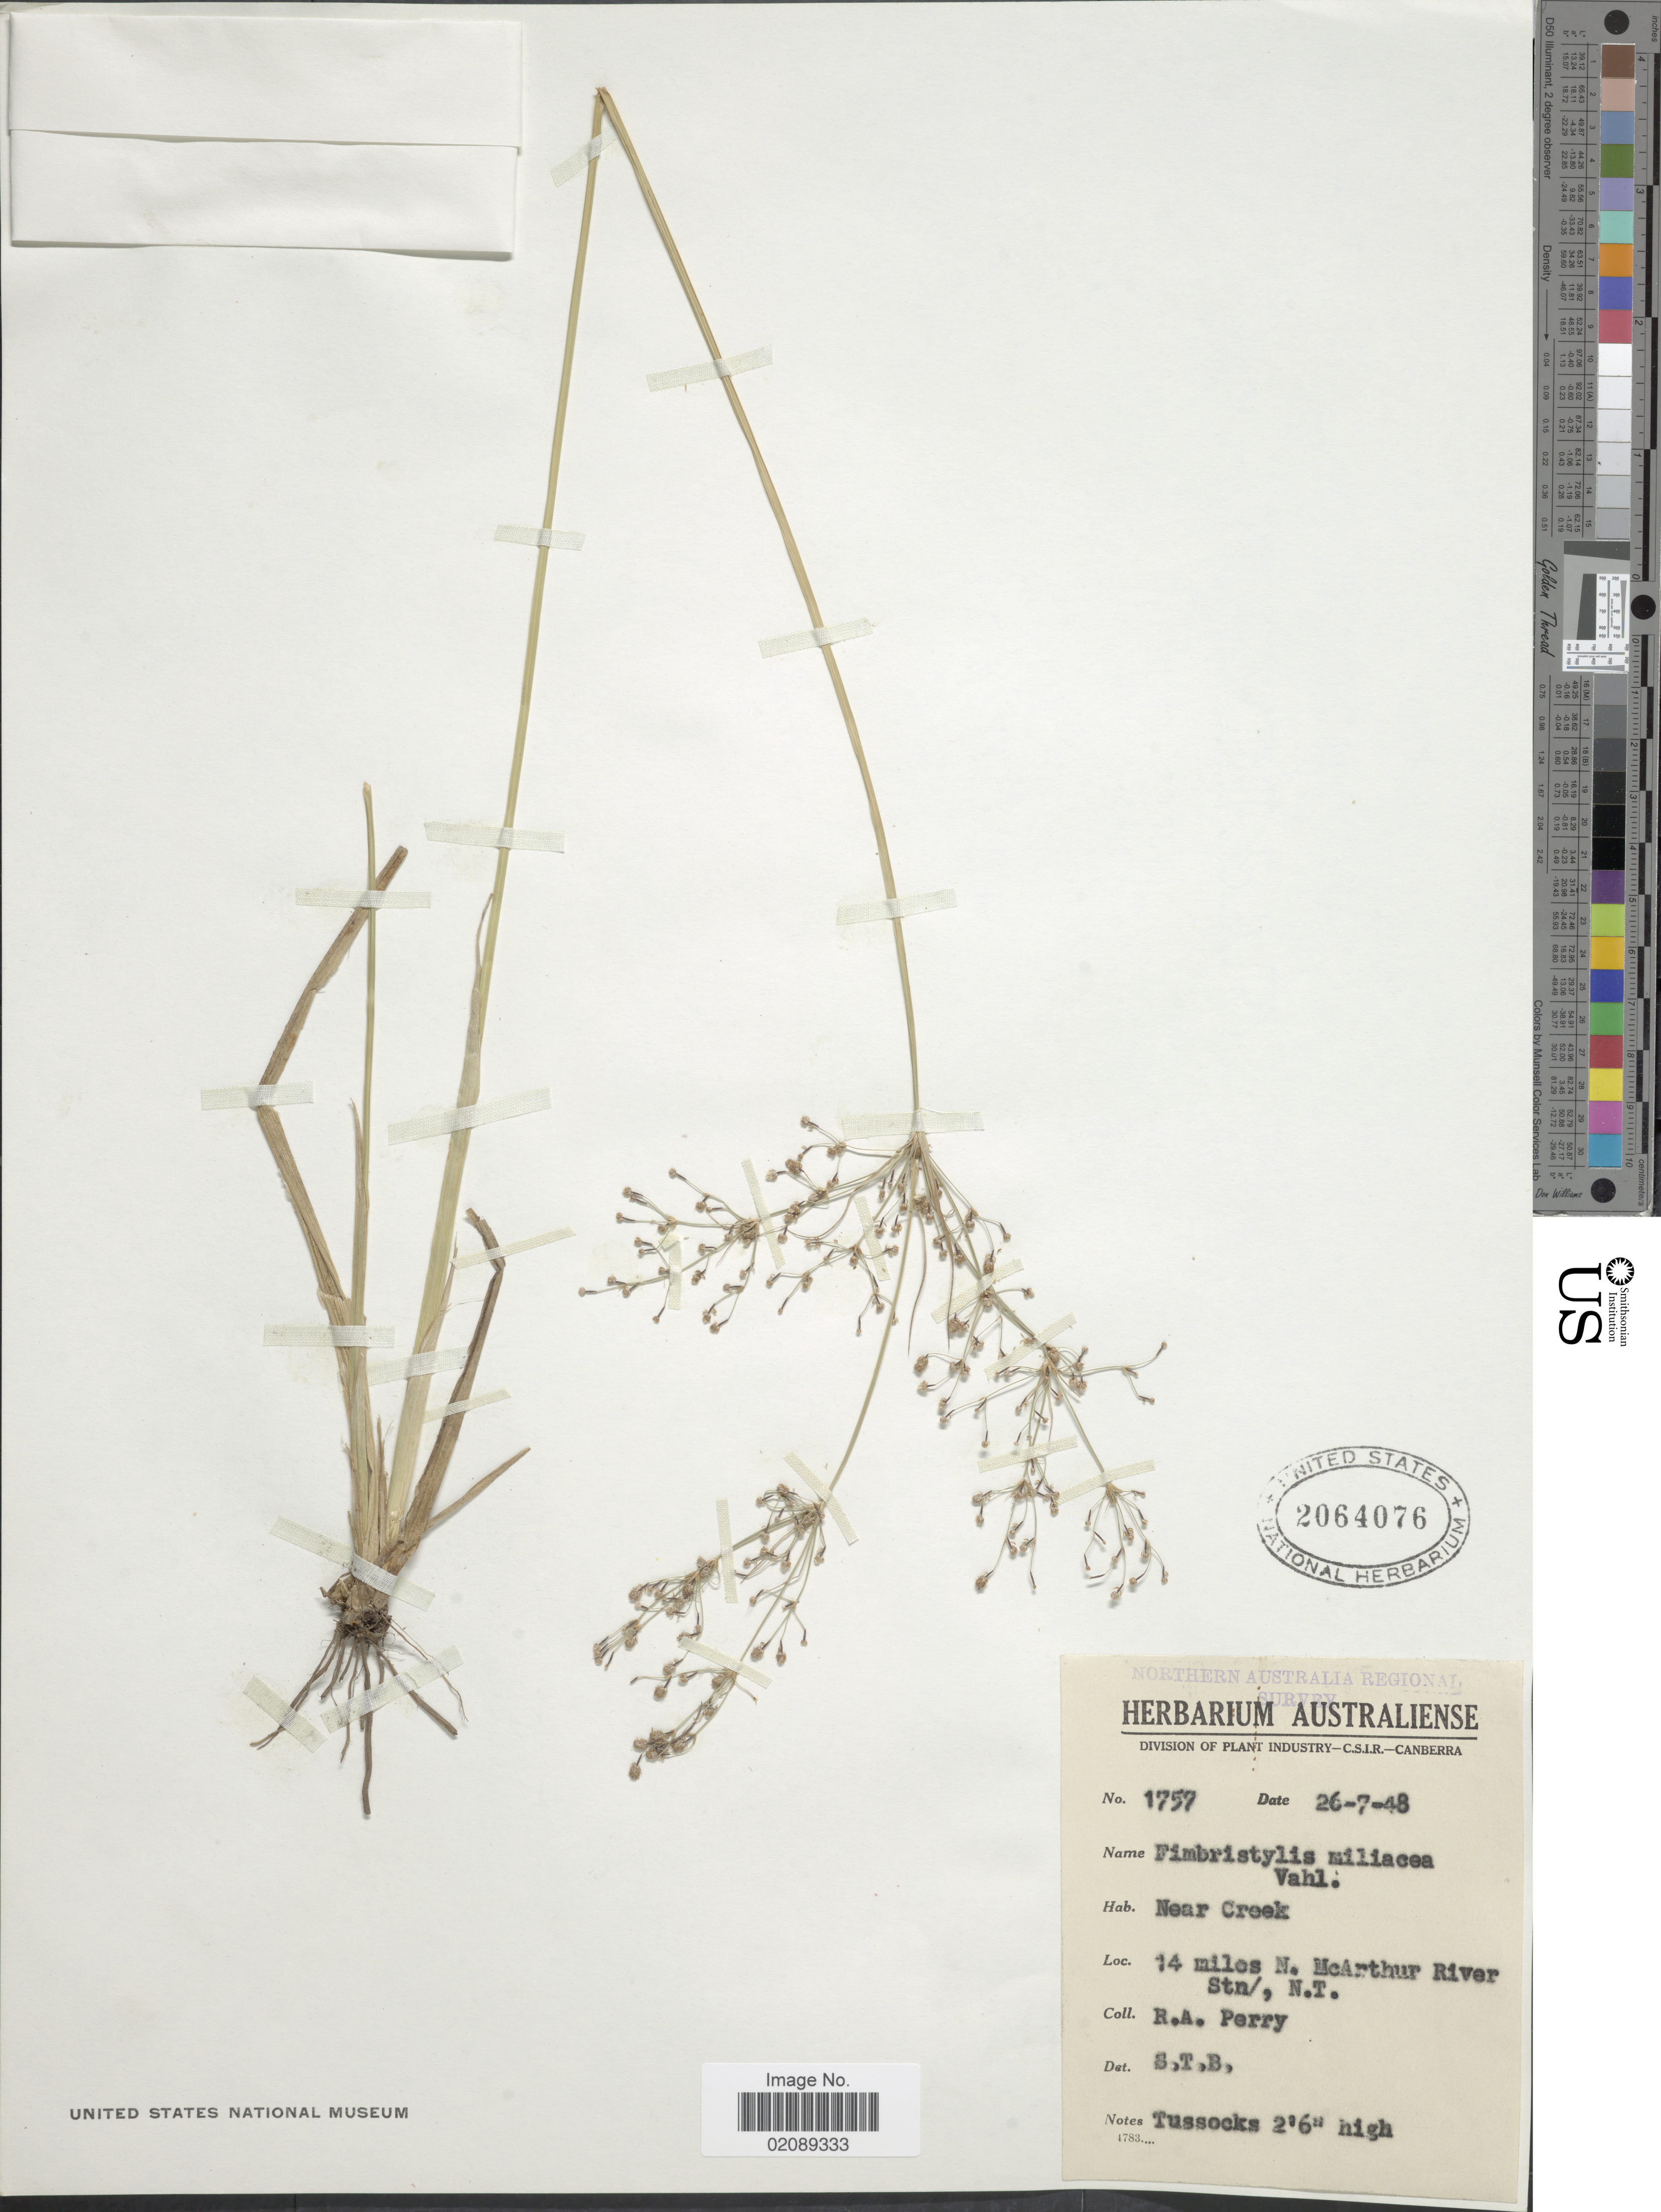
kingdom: Plantae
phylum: Tracheophyta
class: Liliopsida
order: Poales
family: Cyperaceae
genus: Fimbristylis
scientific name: Fimbristylis littoralis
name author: Gaudich.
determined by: Strong, M. T., (US), Smithsonian Institution - National Museum of Natural History (UNITED STATES)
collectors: Perry, R. A.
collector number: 1757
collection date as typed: Transcribed d/m/y: 26/7/48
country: Australia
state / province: Northern Territory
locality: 14 miles N. McArthur River Stn/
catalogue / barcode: US 2064076